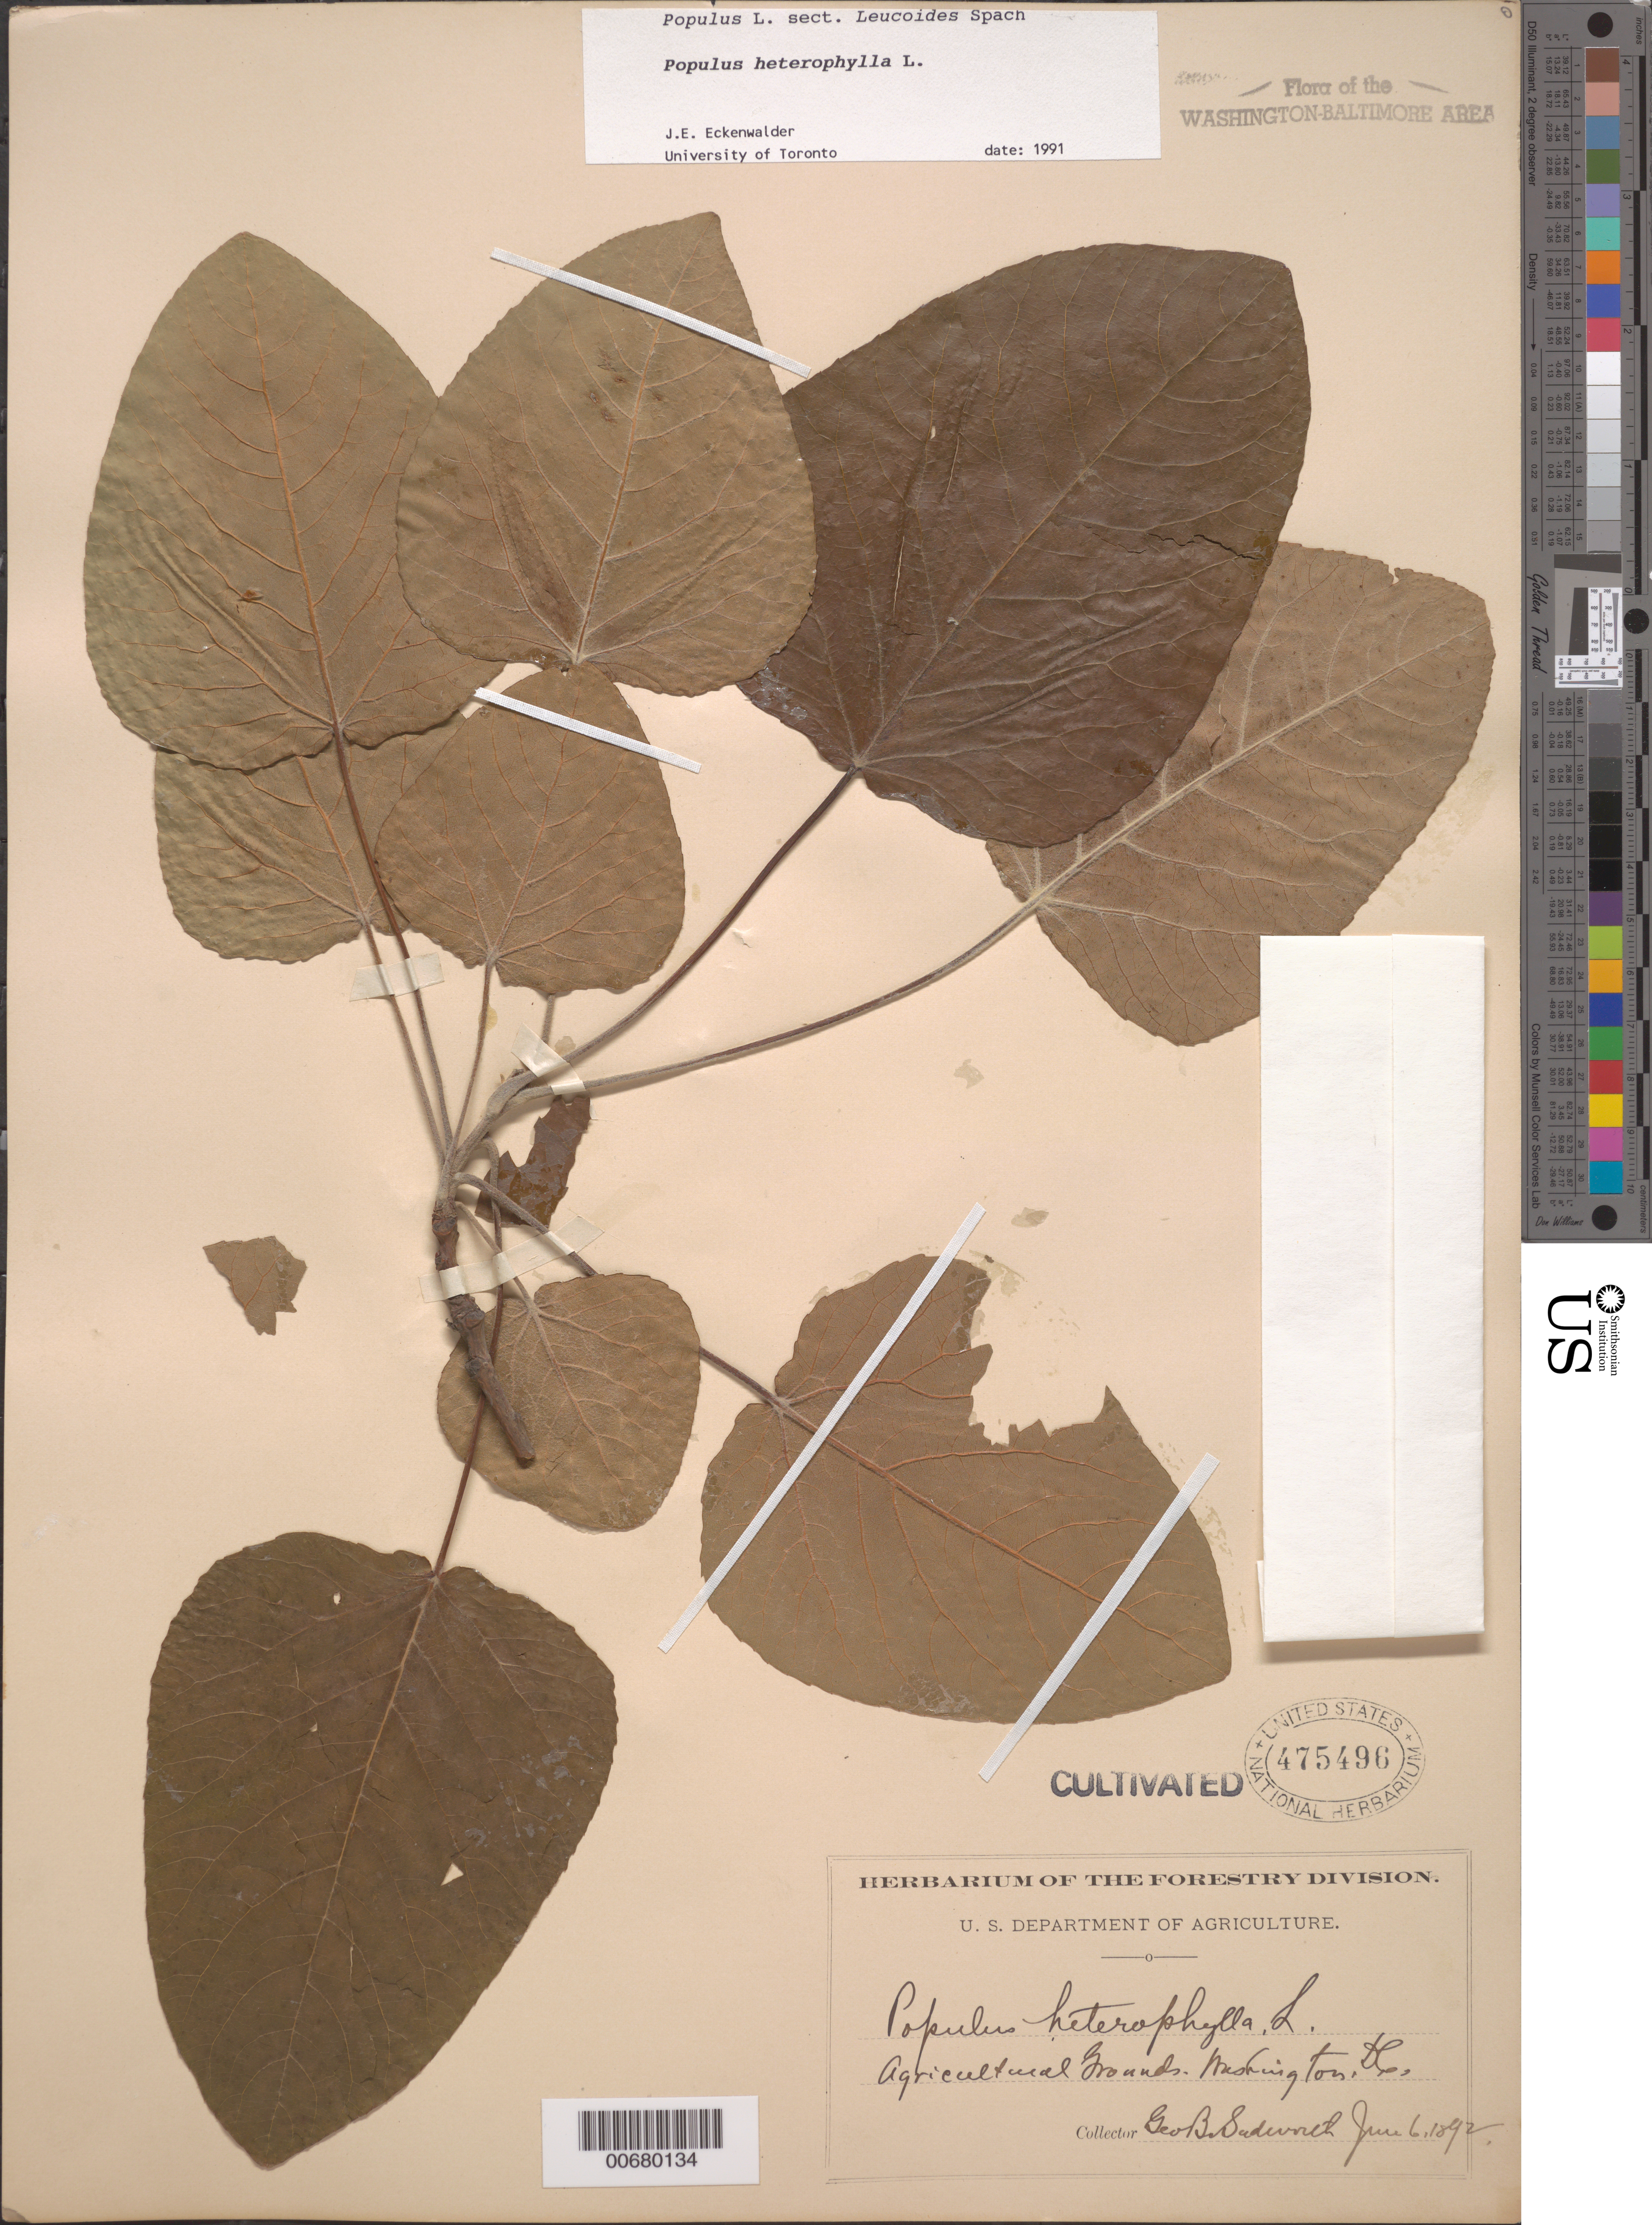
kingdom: Plantae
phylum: Tracheophyta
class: Magnoliopsida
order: Malpighiales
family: Salicaceae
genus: Populus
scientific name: Populus heterophylla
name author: L.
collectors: G. B. Sudworth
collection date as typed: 06 Jun 1892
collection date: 1892-06-06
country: United States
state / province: District of Columbia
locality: Agricultural grounds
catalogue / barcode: US 475496